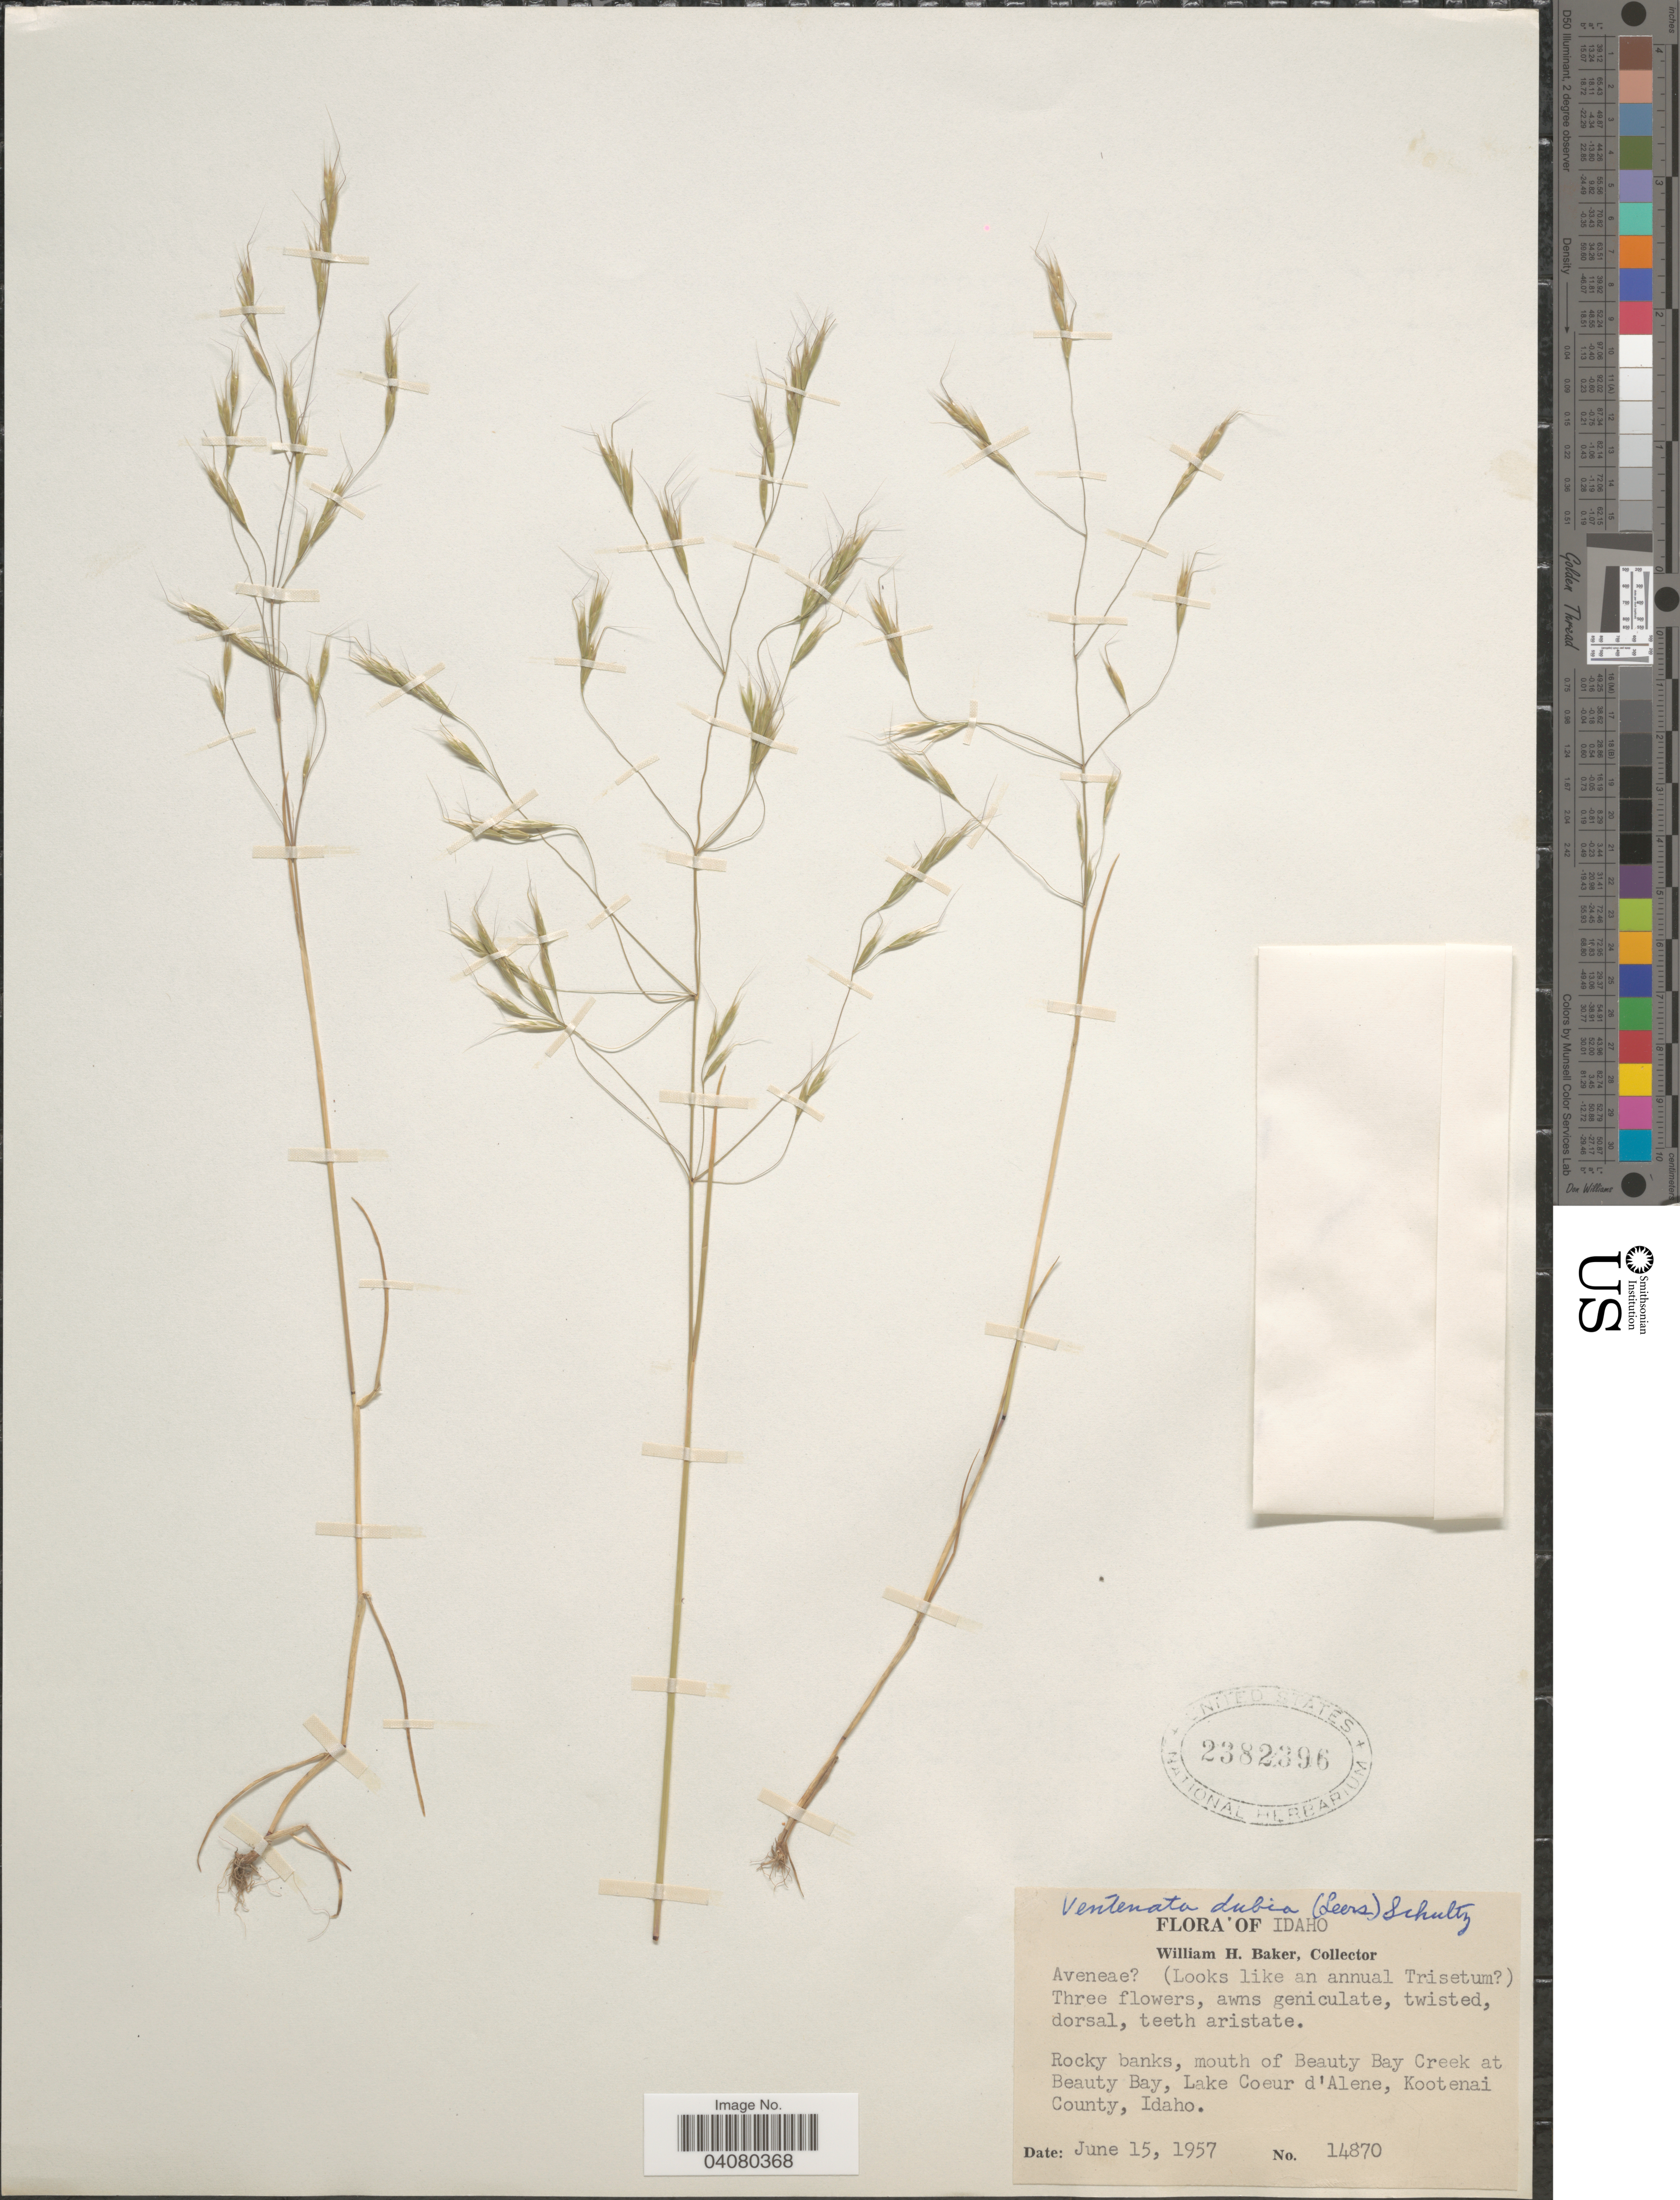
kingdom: Plantae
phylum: Tracheophyta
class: Liliopsida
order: Poales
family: Poaceae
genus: Ventenata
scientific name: Ventenata dubia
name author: (Leers) Coss.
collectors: W. H. Baker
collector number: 14870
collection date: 1957-06-15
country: United States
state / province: Idaho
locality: Rocky banks, mouth of Beauty Bay Creek at Beauty Bay, Lake Coeur d'Alene, Kootenai County.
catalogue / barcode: US 2382396